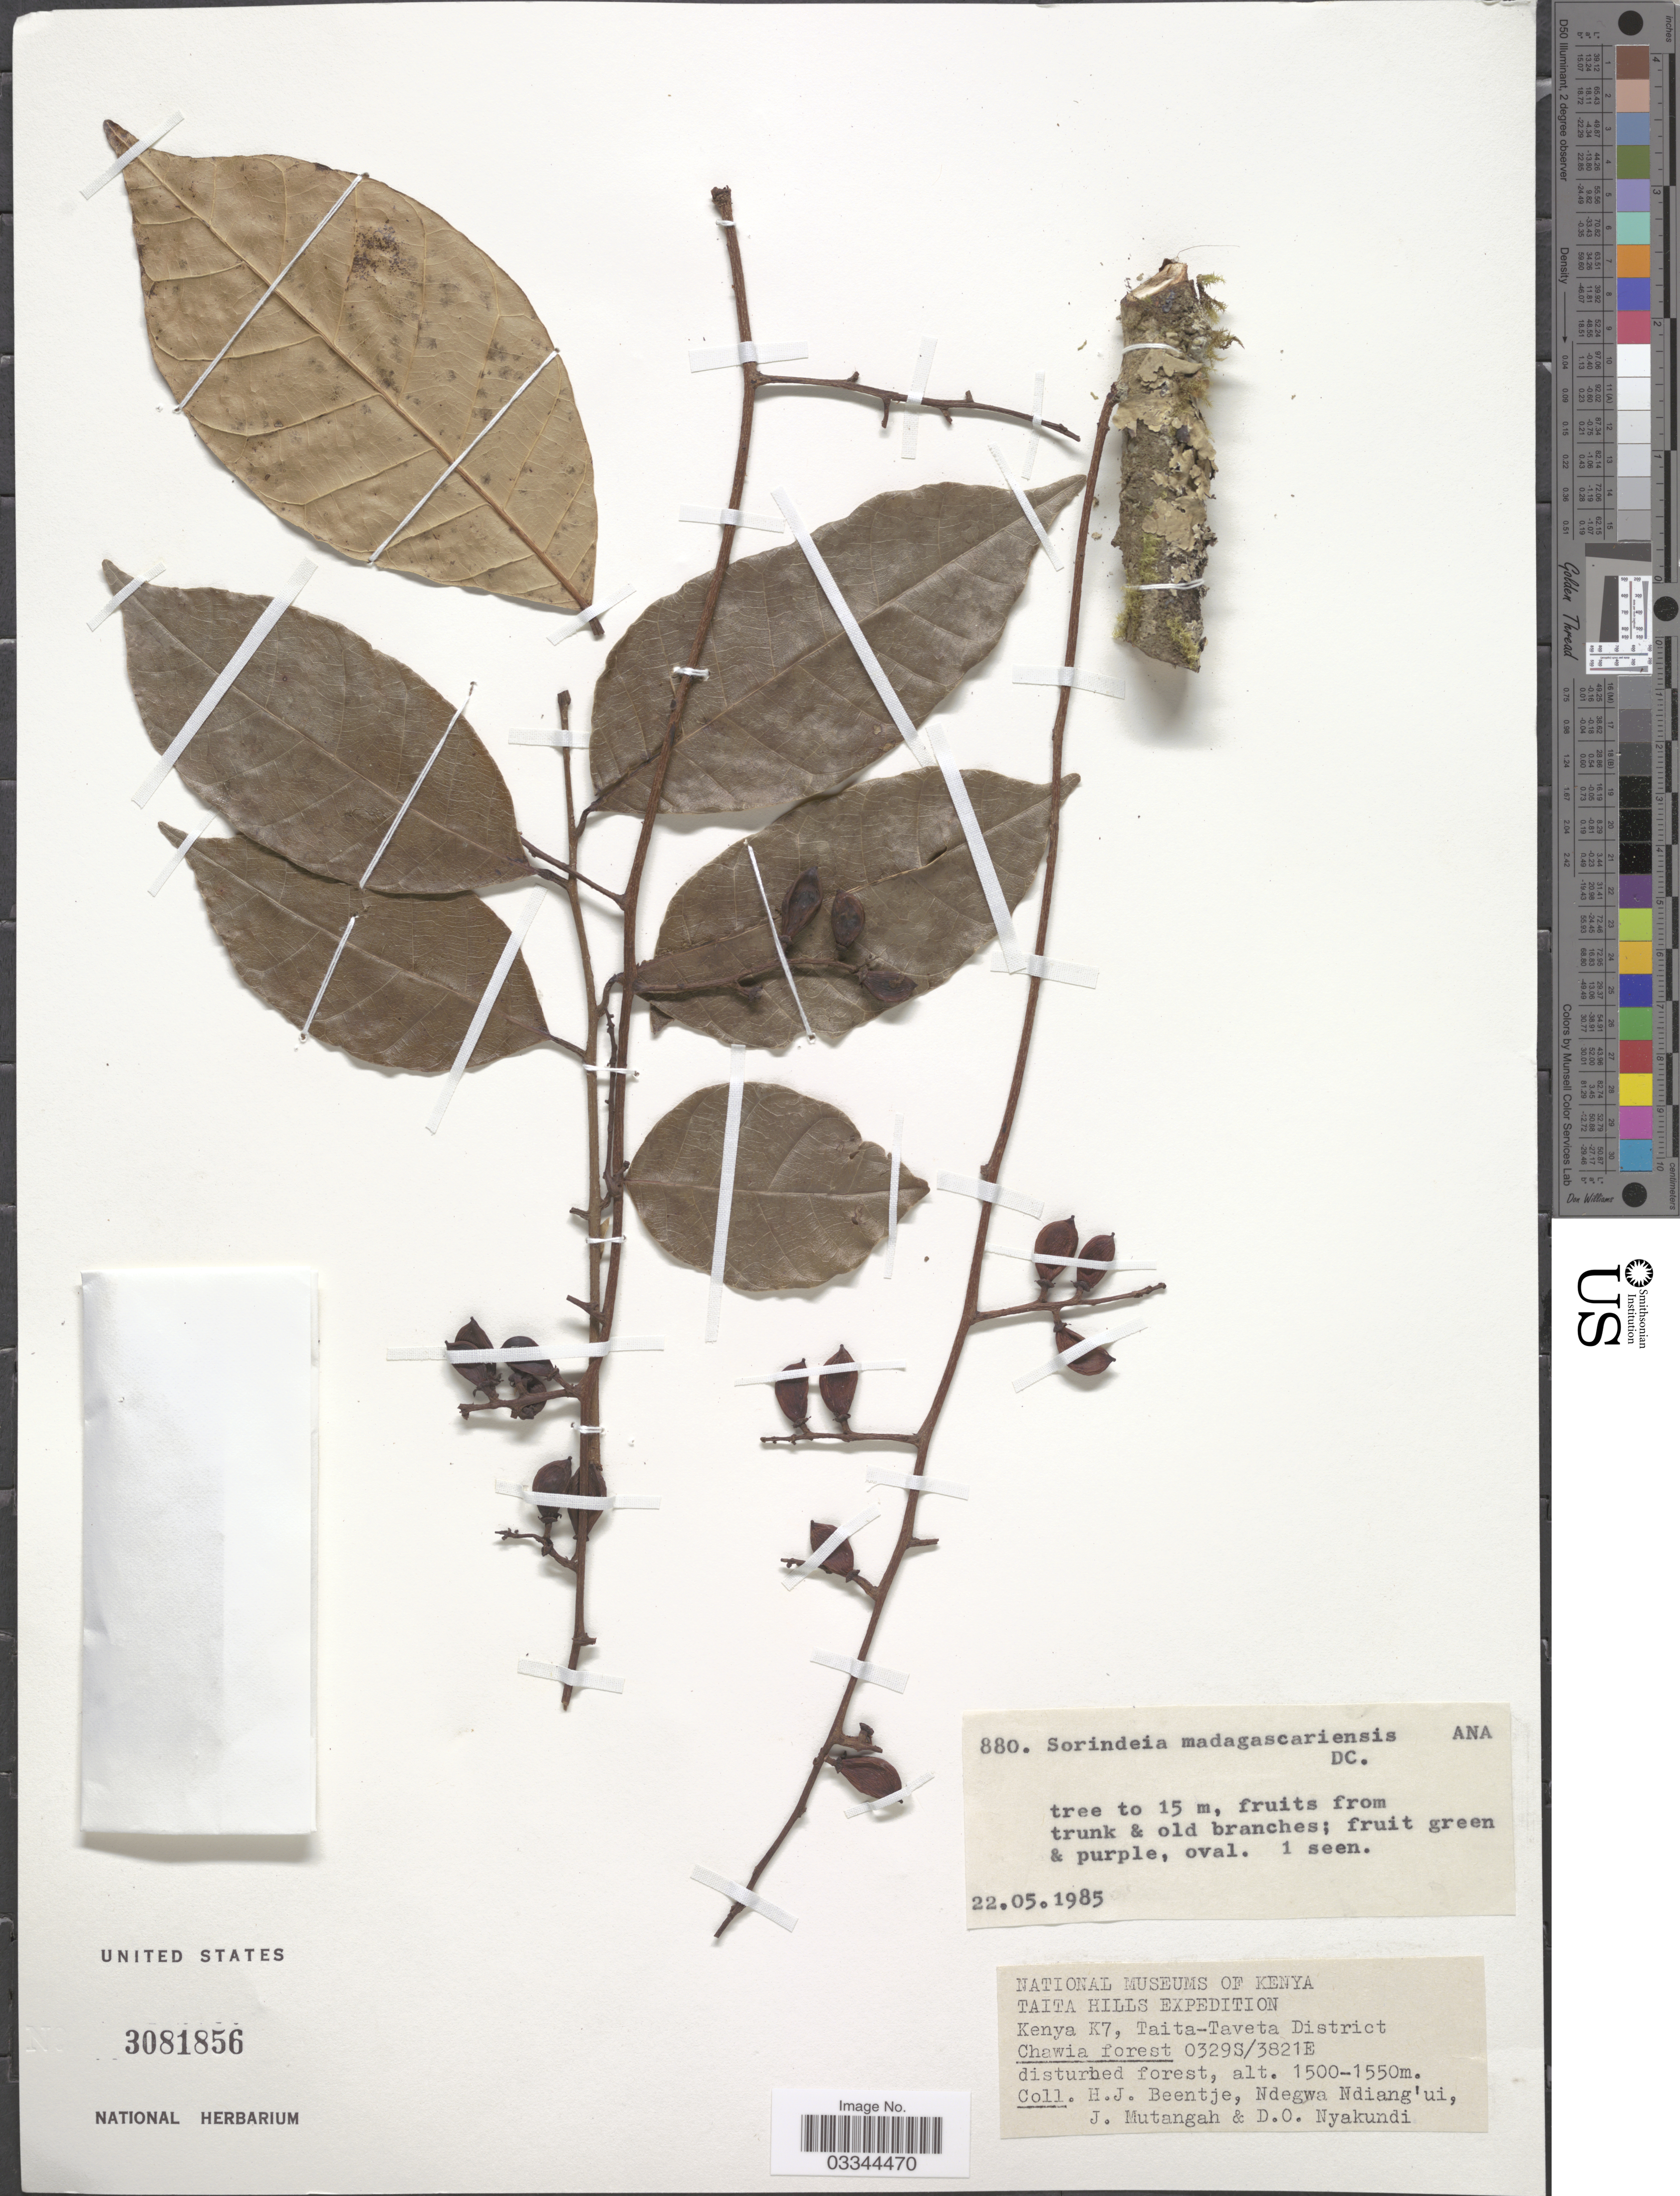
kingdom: Plantae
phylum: Tracheophyta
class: Magnoliopsida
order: Sapindales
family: Anacardiaceae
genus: Sorindeia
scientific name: Sorindeia madagascariensis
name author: Thouars ex DC.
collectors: H. J. Beentje, Ndegwa Ndiang'ui, J. Mutangah & D. Nyakundi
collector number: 880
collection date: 1985-05-22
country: Kenya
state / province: Taita Taveta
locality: Kenya K7, Taita-Taveta District, Chawia forest.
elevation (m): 1500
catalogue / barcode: US 3081856